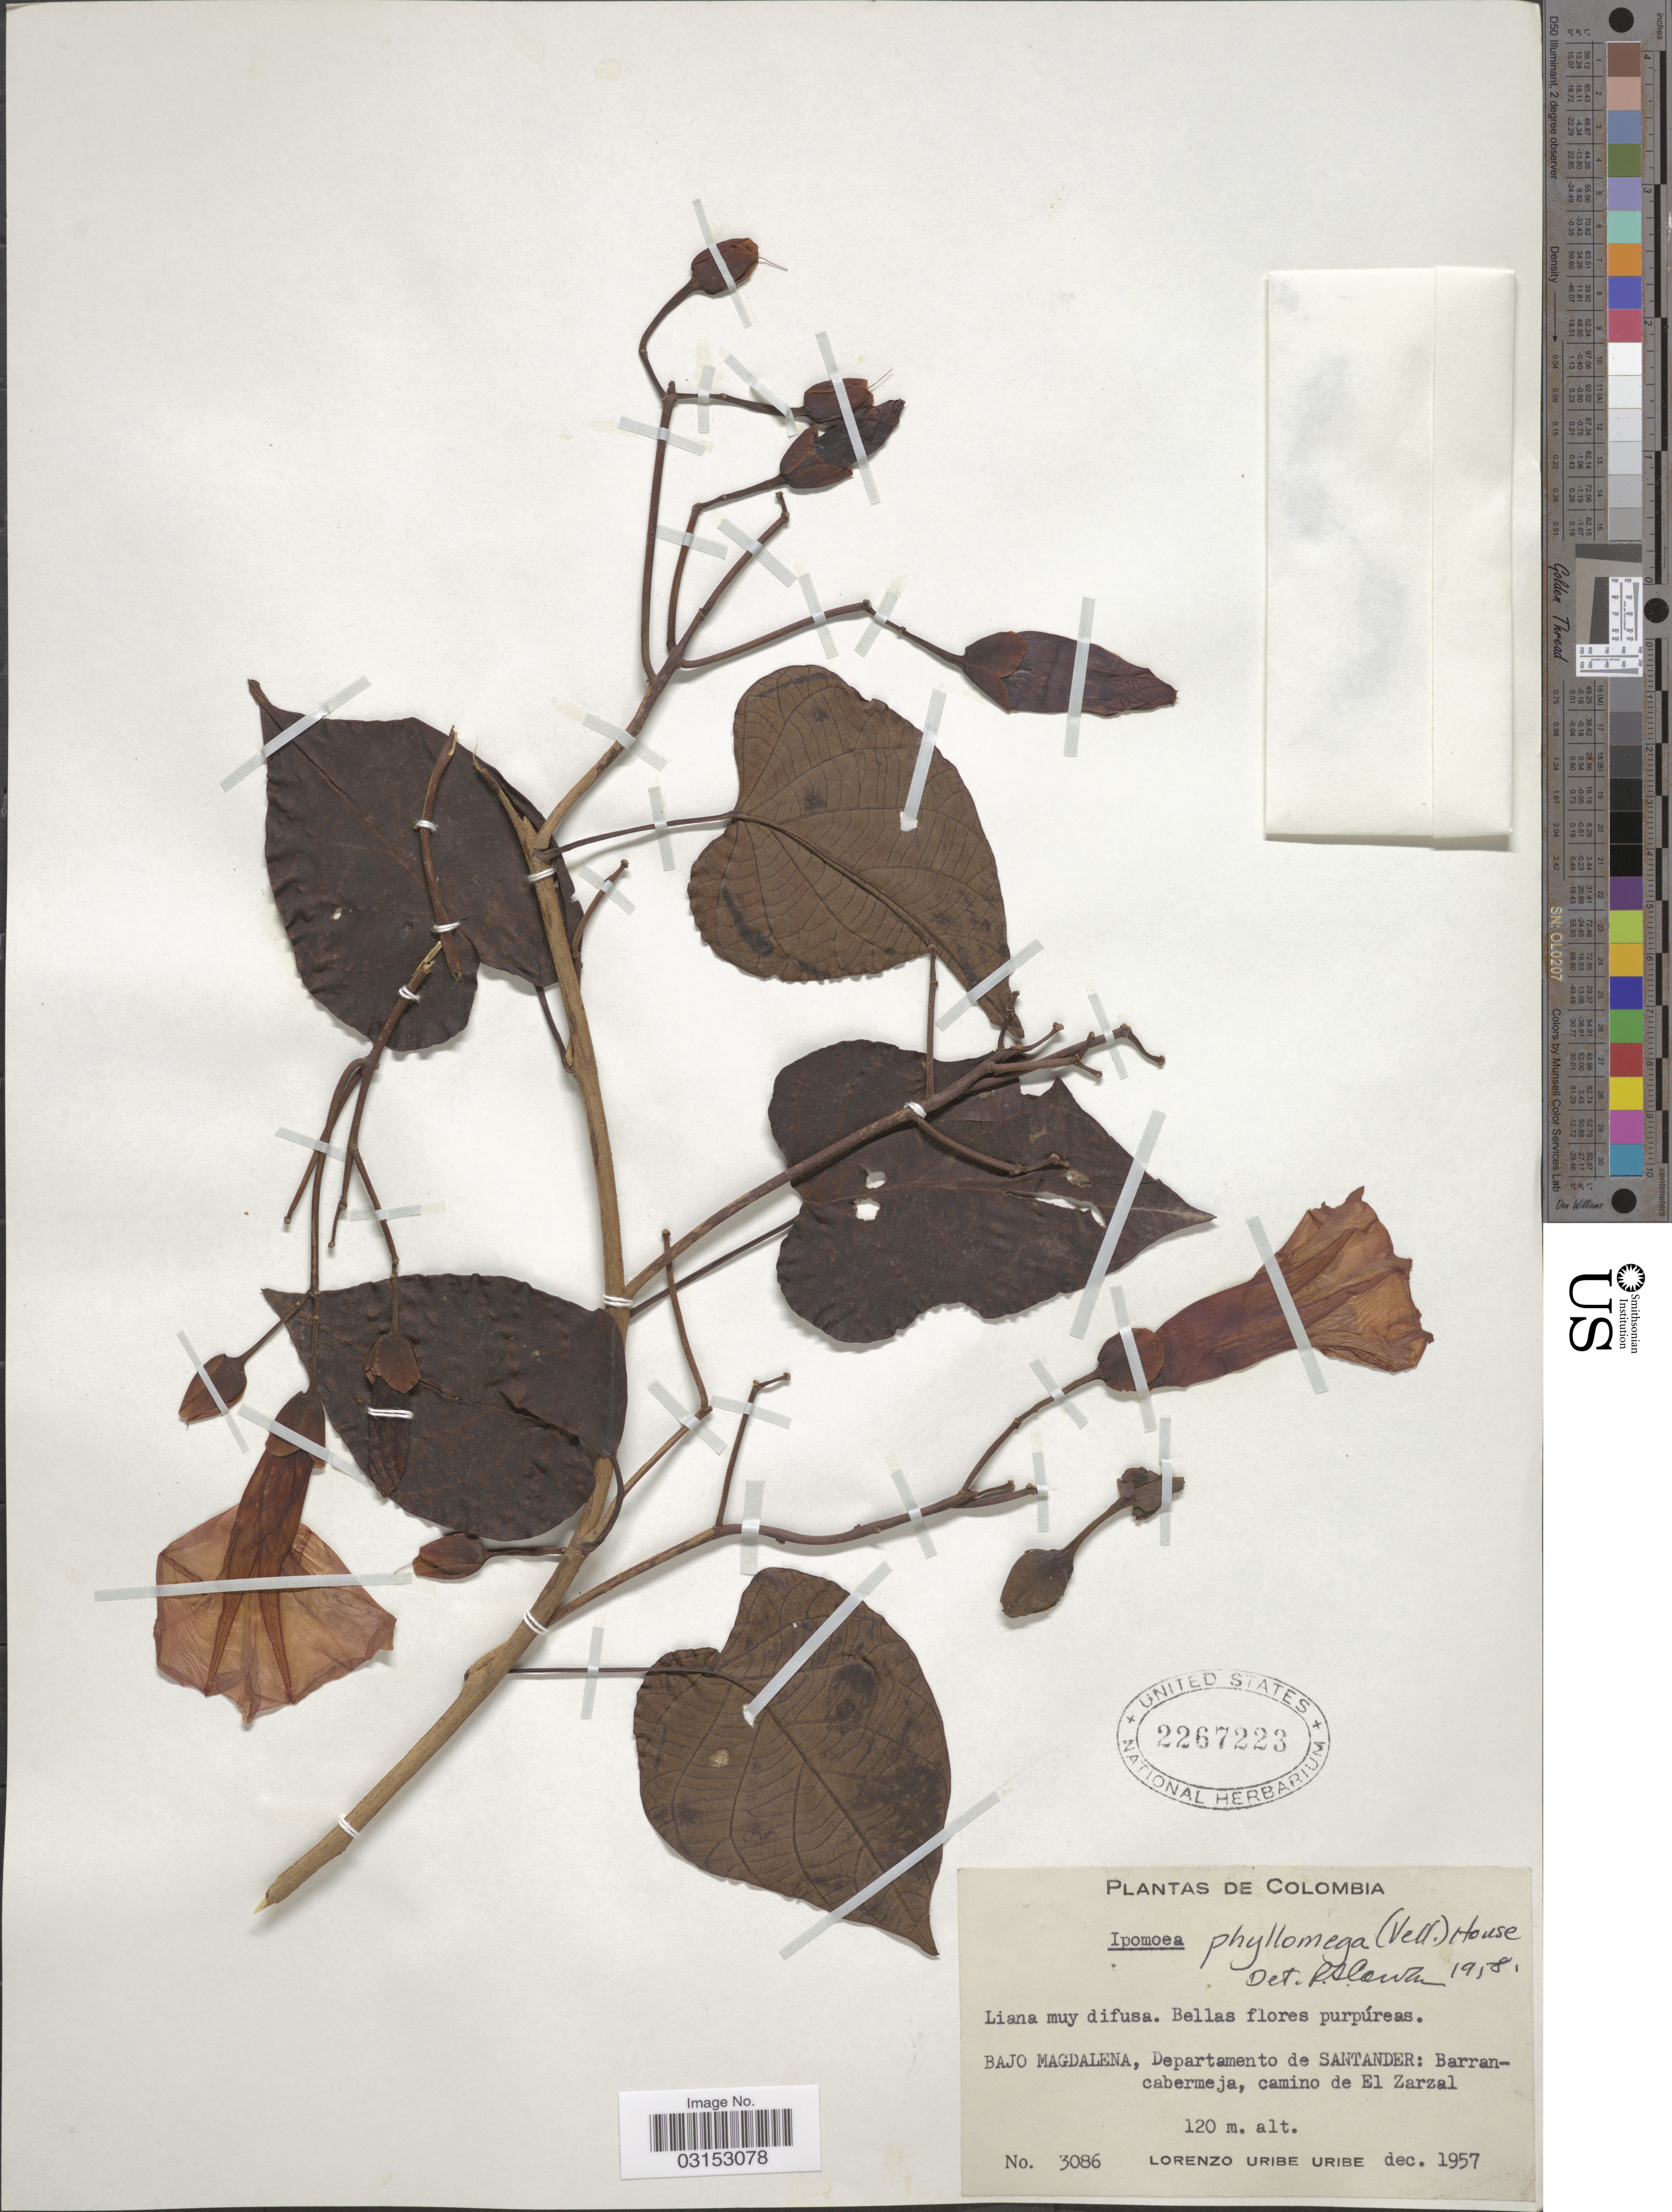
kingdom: Plantae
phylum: Tracheophyta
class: Magnoliopsida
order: Solanales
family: Convolvulaceae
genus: Ipomoea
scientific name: Ipomoea pterodes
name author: Choisy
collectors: L. Uribe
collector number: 3086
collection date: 1957-12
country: Colombia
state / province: Magdalena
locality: Bajo Magdalena, Departamento de Santander: Barrancabermeja, camino de El Zarzal.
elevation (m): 120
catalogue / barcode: US 2267223